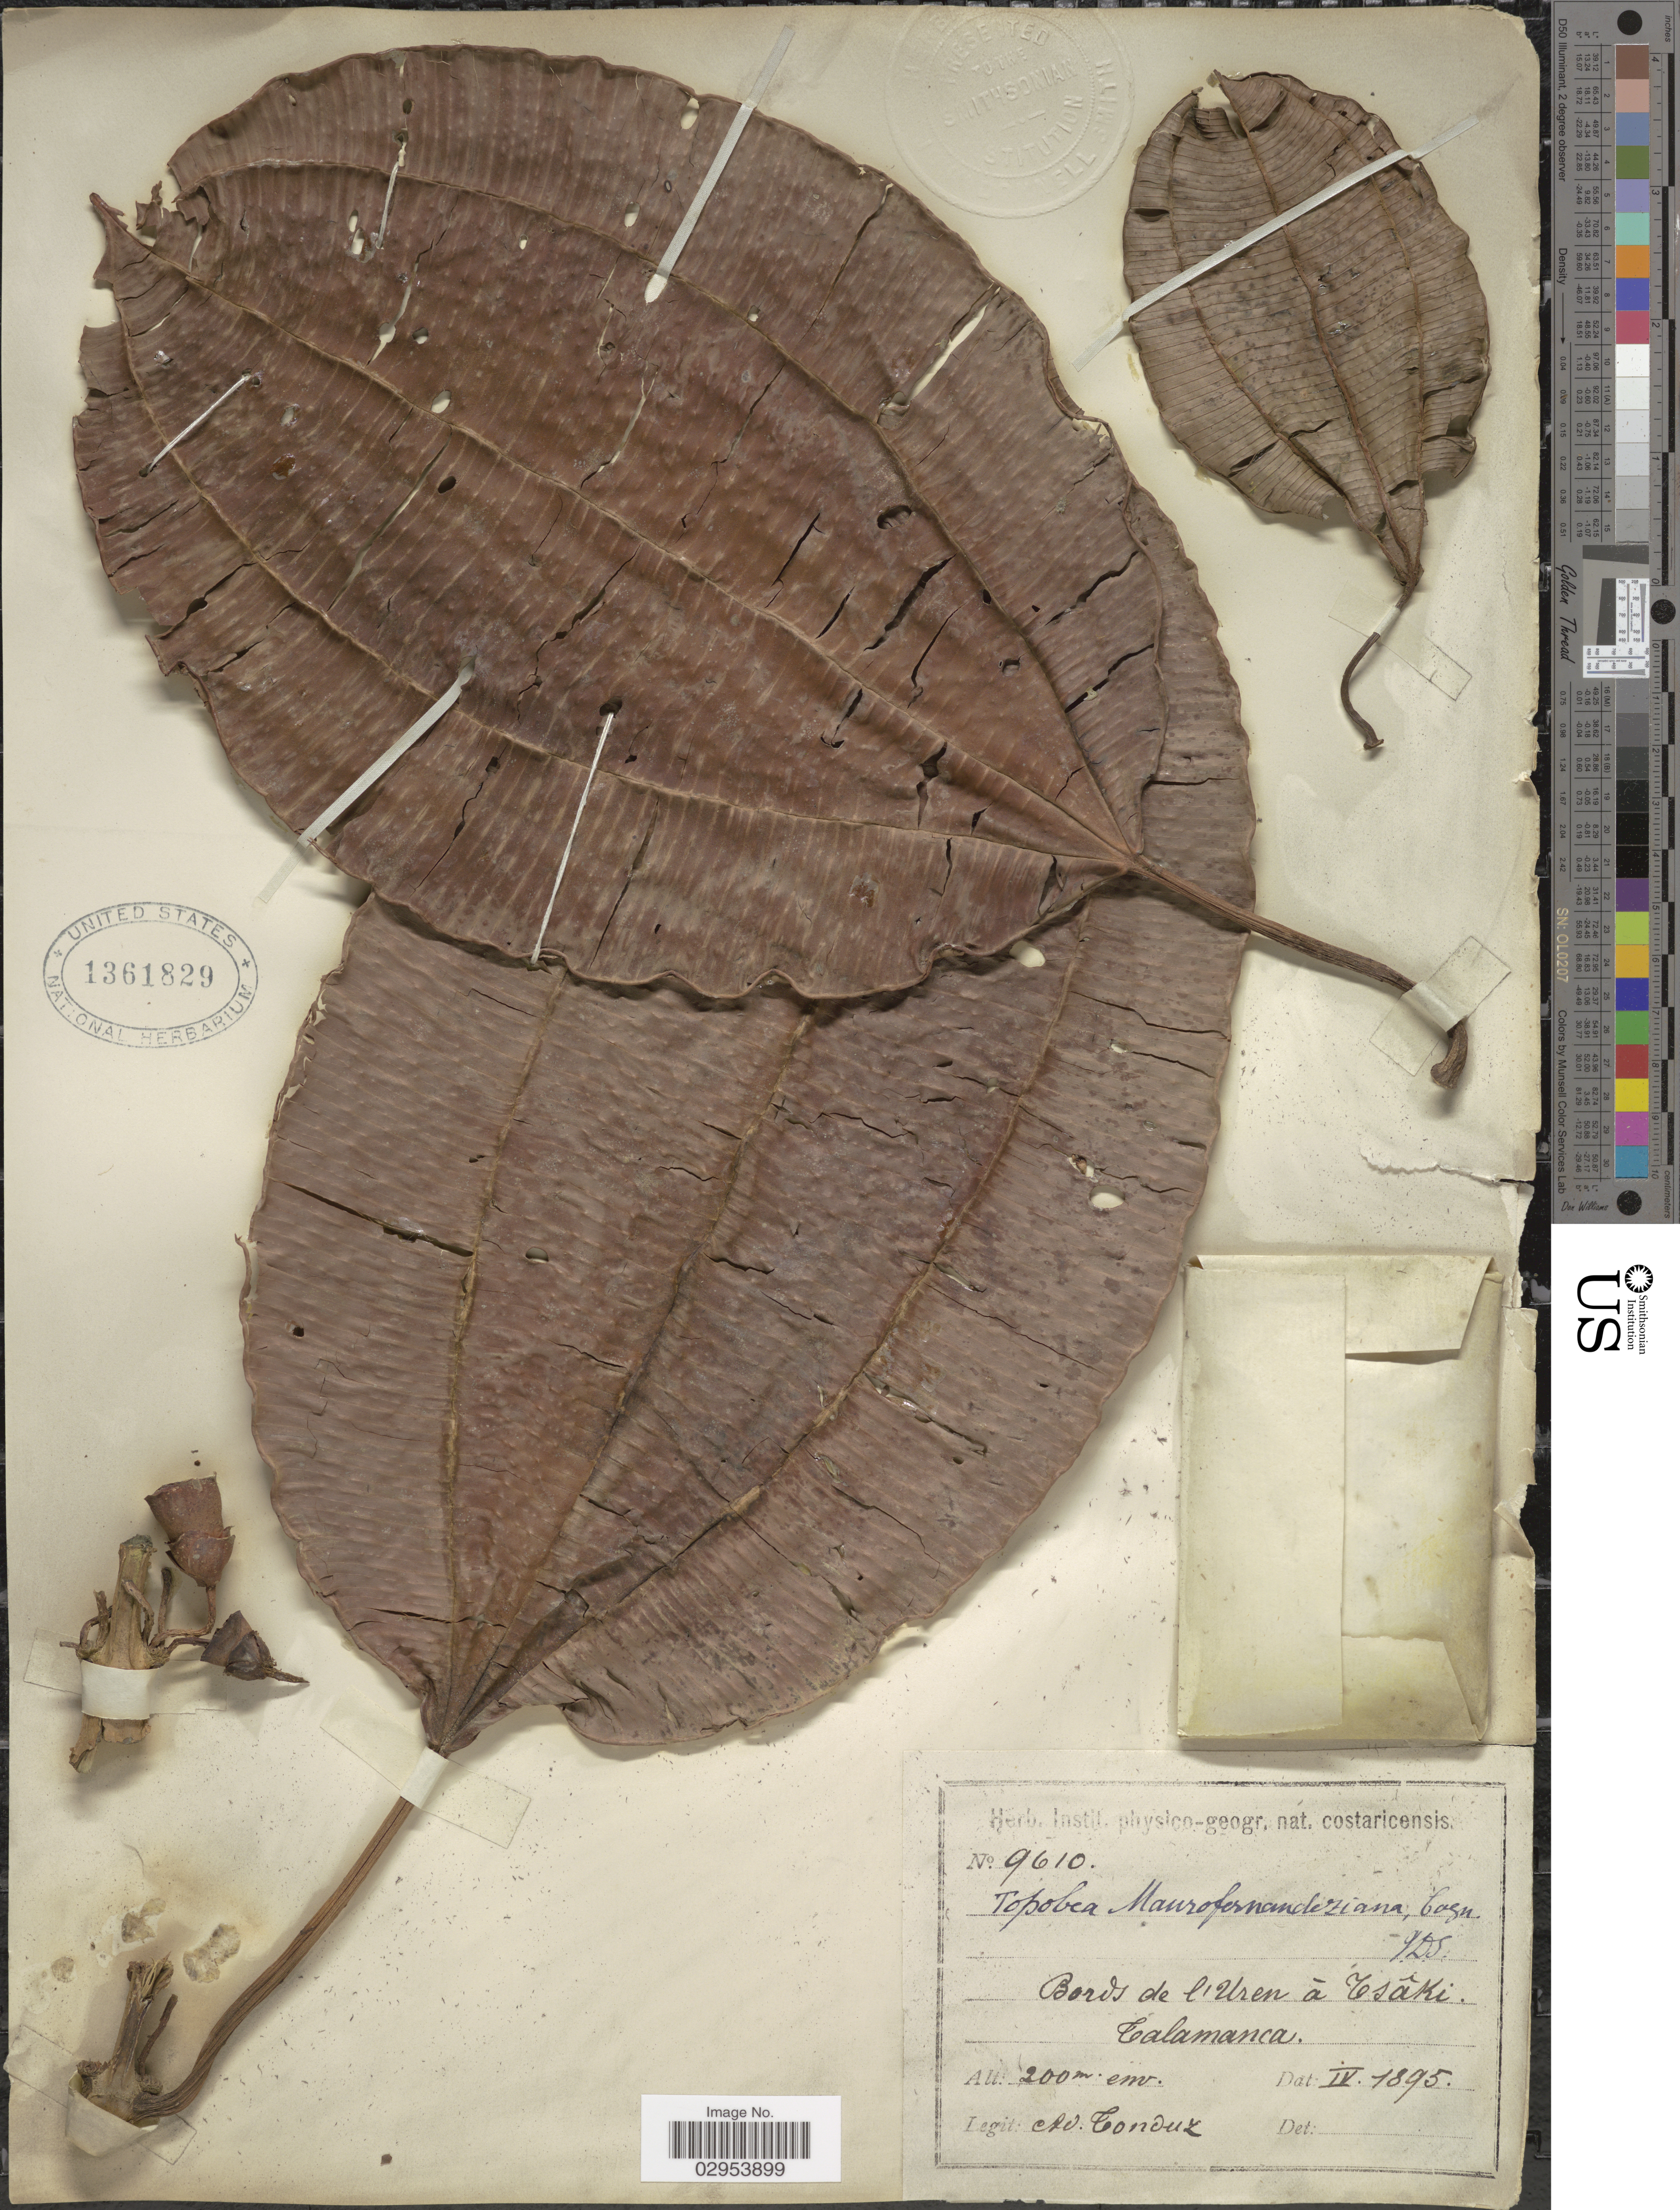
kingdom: Plantae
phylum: Tracheophyta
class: Magnoliopsida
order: Myrtales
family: Melastomataceae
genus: Topobea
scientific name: Topobea maurofernandeziana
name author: Cogn.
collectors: A. Tonduz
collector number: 9610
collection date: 1895-04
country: Costa Rica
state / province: Limón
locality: Bords de l'Uren á Tsâki. Talamanca.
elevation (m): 200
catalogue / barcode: US 1361829